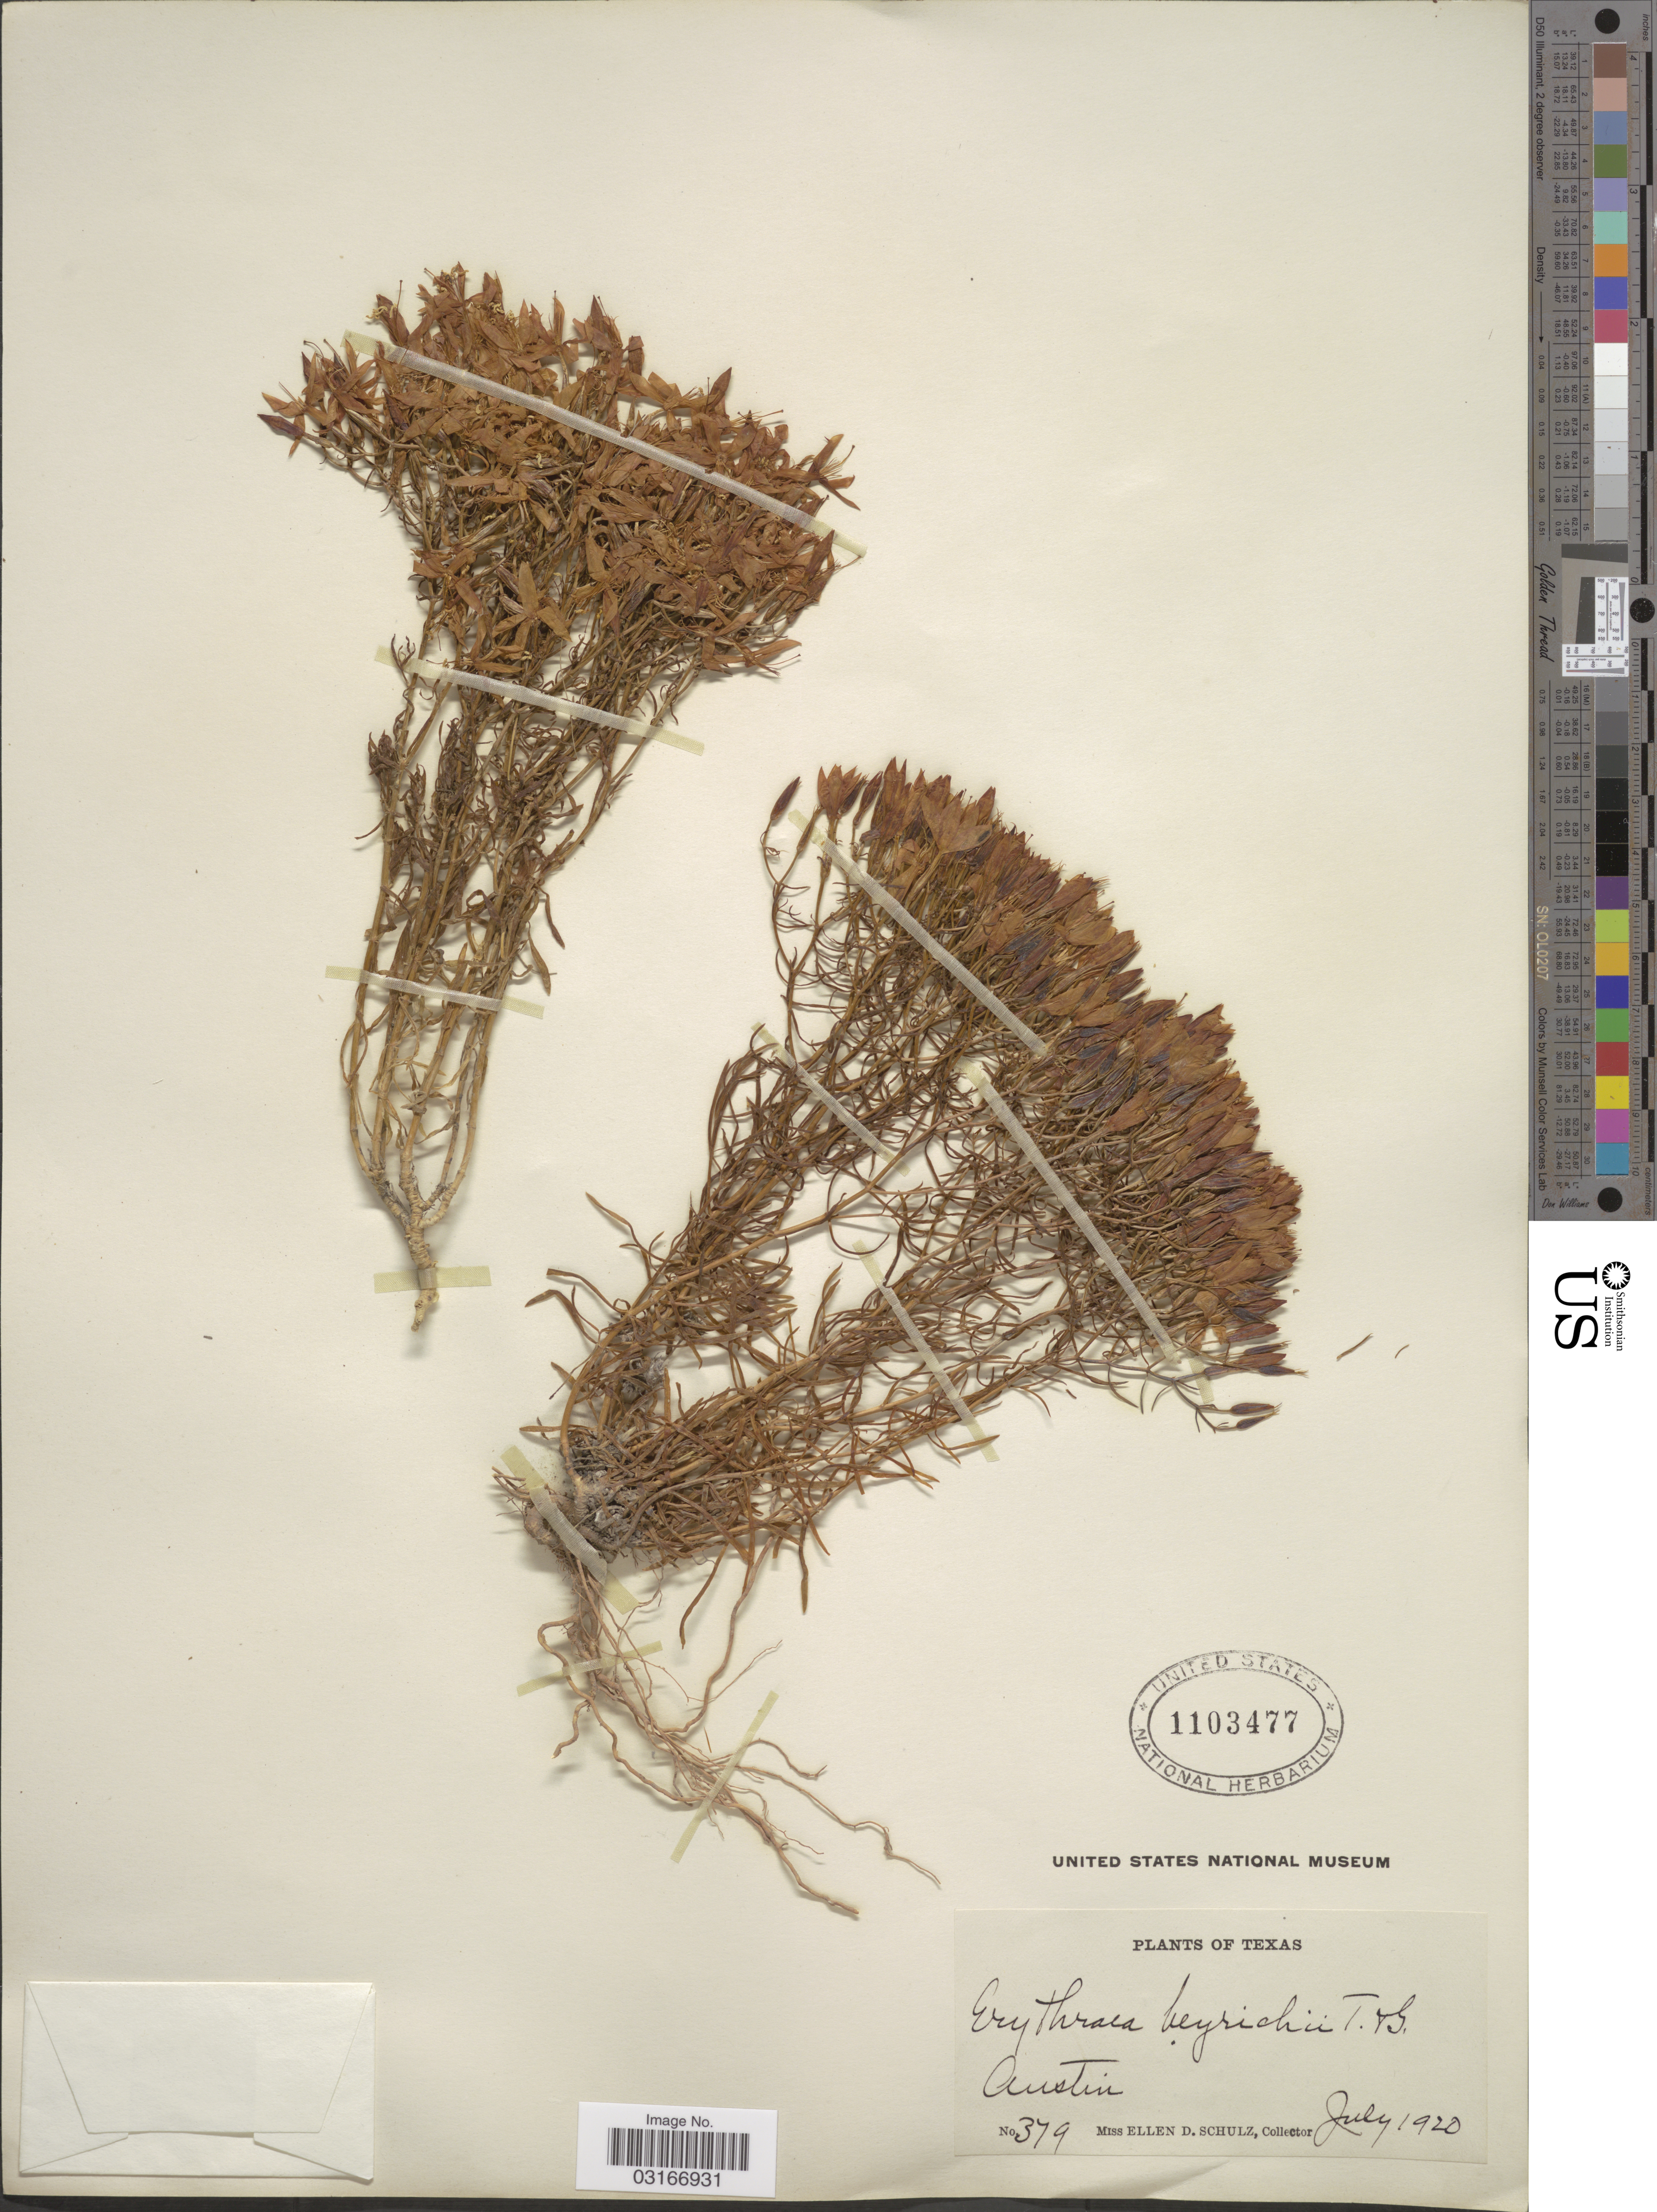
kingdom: Plantae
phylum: Tracheophyta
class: Magnoliopsida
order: Gentianales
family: Gentianaceae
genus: Centaurium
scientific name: Centaurium beyrichii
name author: (Torr.) B.L. Rob.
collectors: E. D. Schulz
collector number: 379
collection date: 1920-07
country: United States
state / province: Texas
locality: Austin.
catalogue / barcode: US 1103477